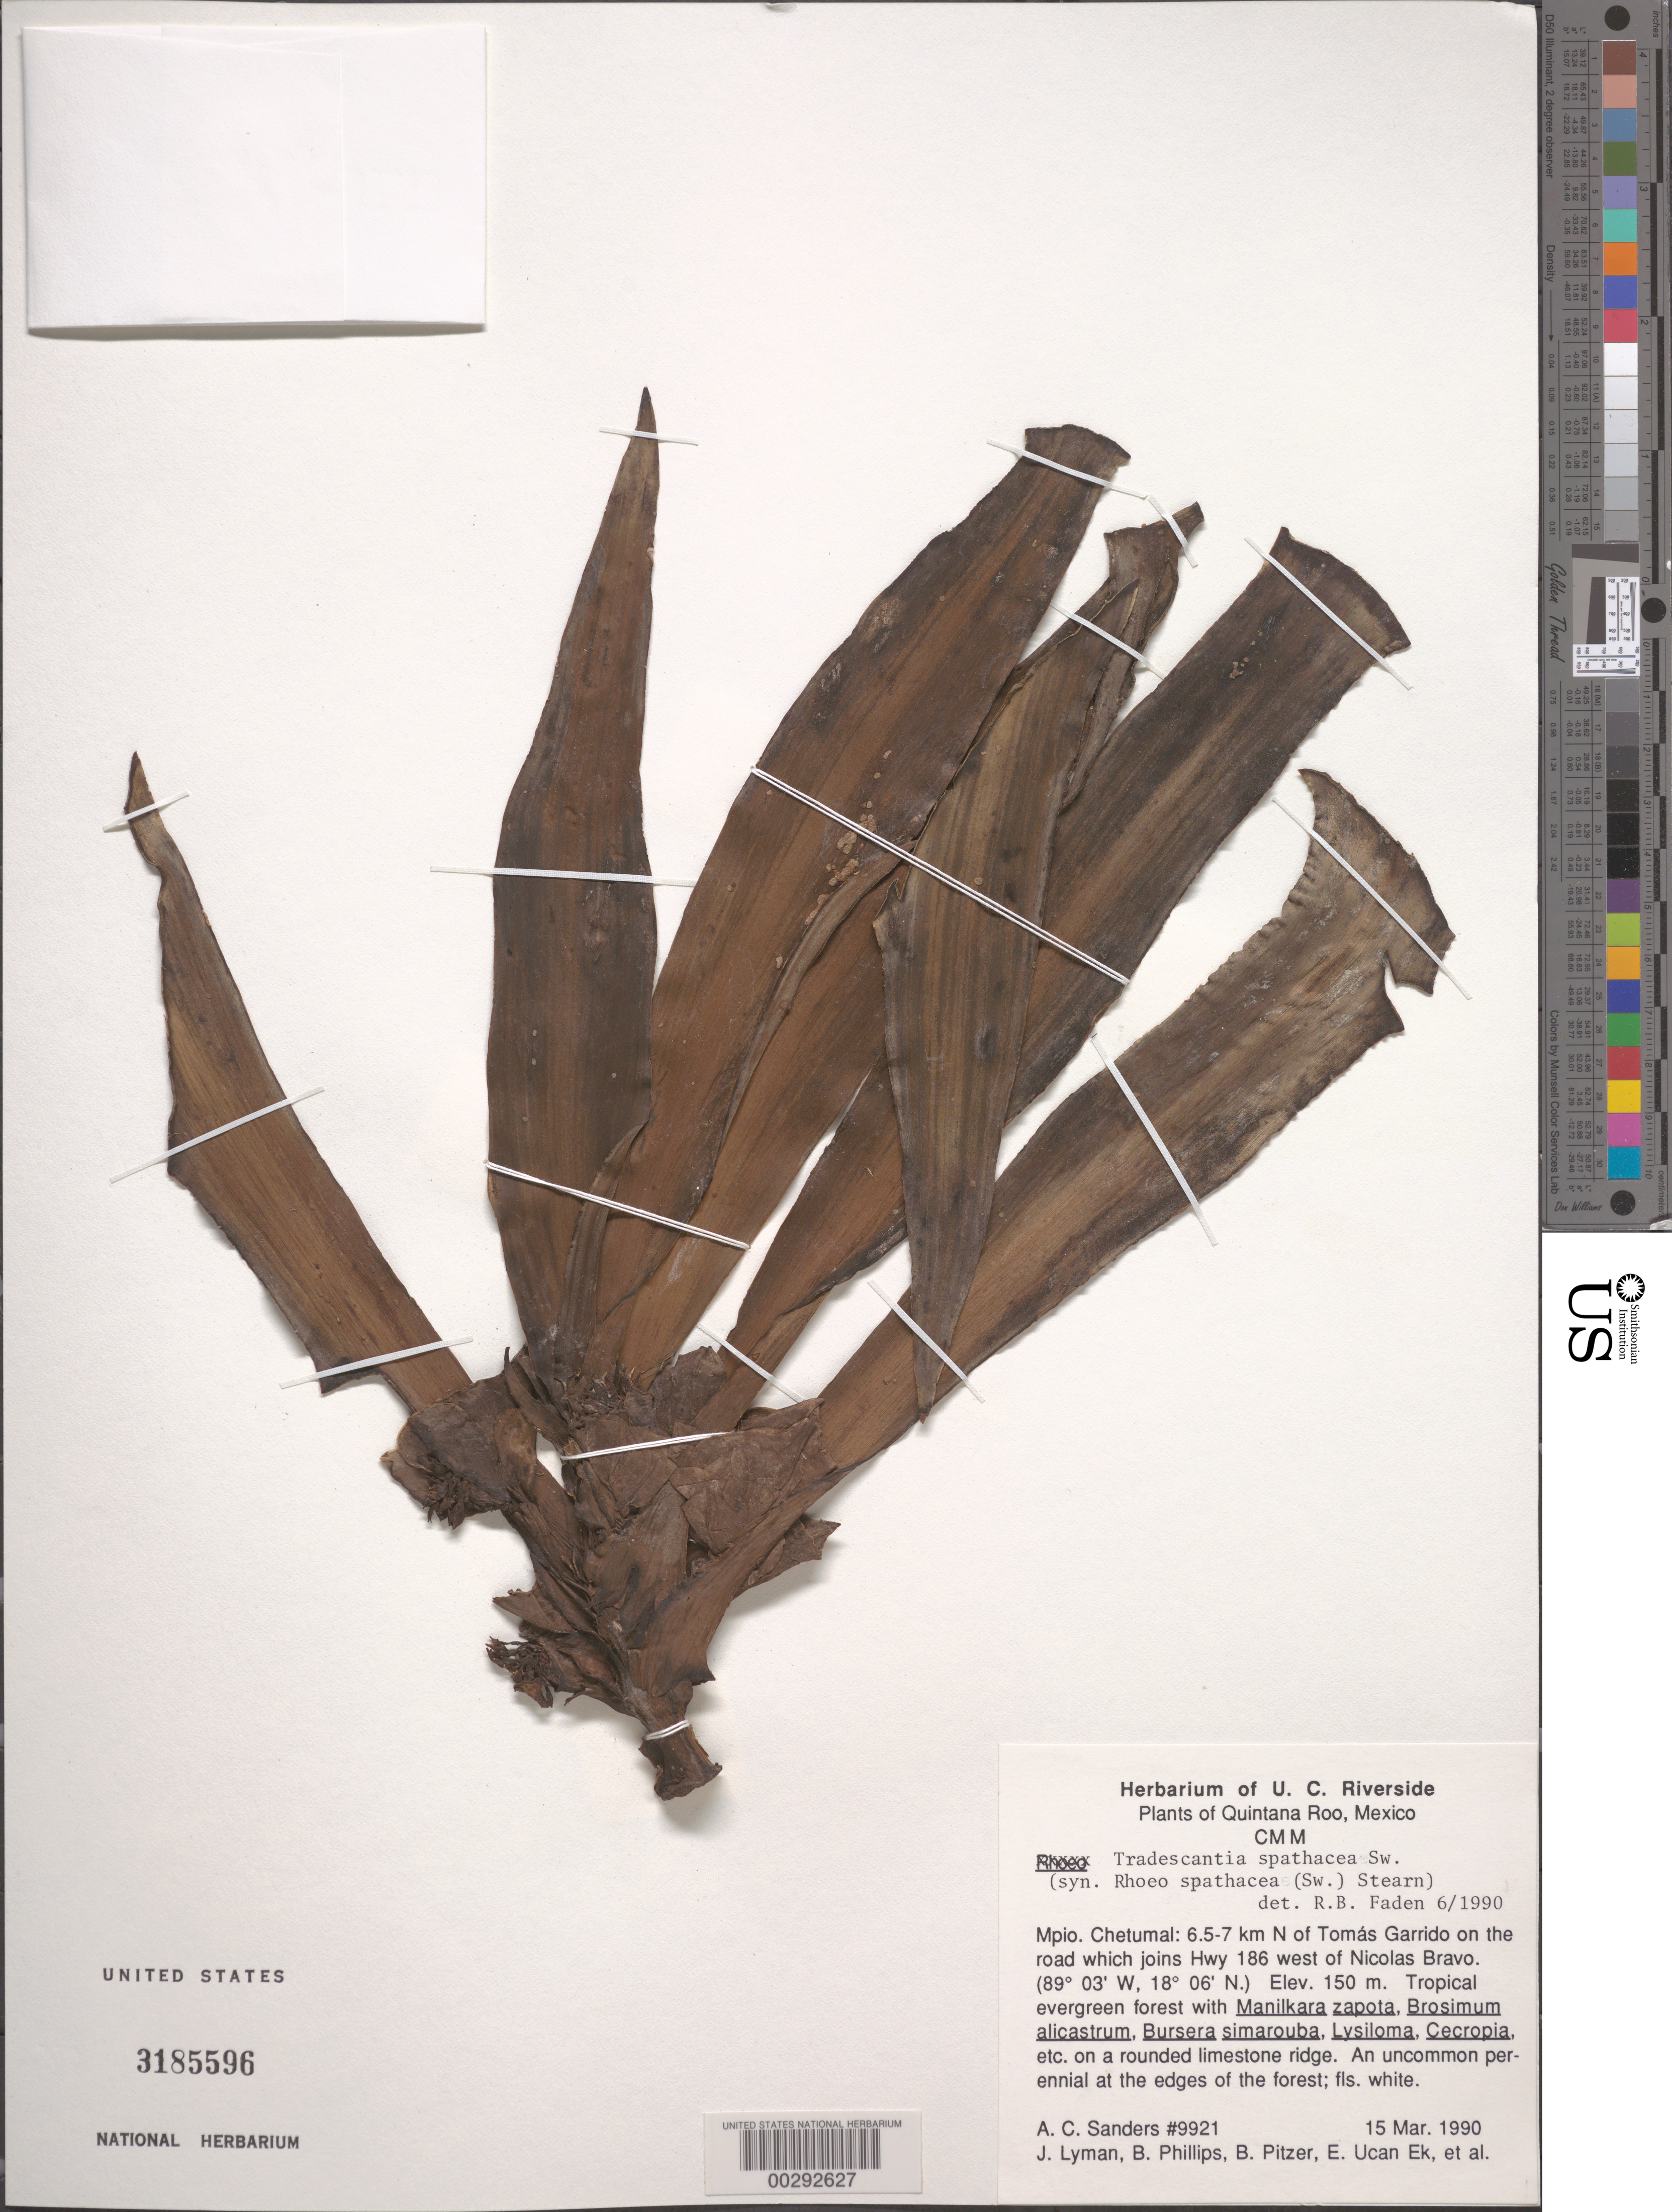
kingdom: Plantae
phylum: Tracheophyta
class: Liliopsida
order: Commelinales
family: Commelinaceae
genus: Tradescantia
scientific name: Tradescantia spathacea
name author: Sw.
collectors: A. Sanders, J. Lyman, B. L. Phillips, B. Pitzer & E. Ucan Ek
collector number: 9921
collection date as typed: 15 Mar 1990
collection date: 1990-03-15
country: Mexico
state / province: Quintana Roo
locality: Quintana roo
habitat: Perrennial at the edges of forest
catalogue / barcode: US 3185596